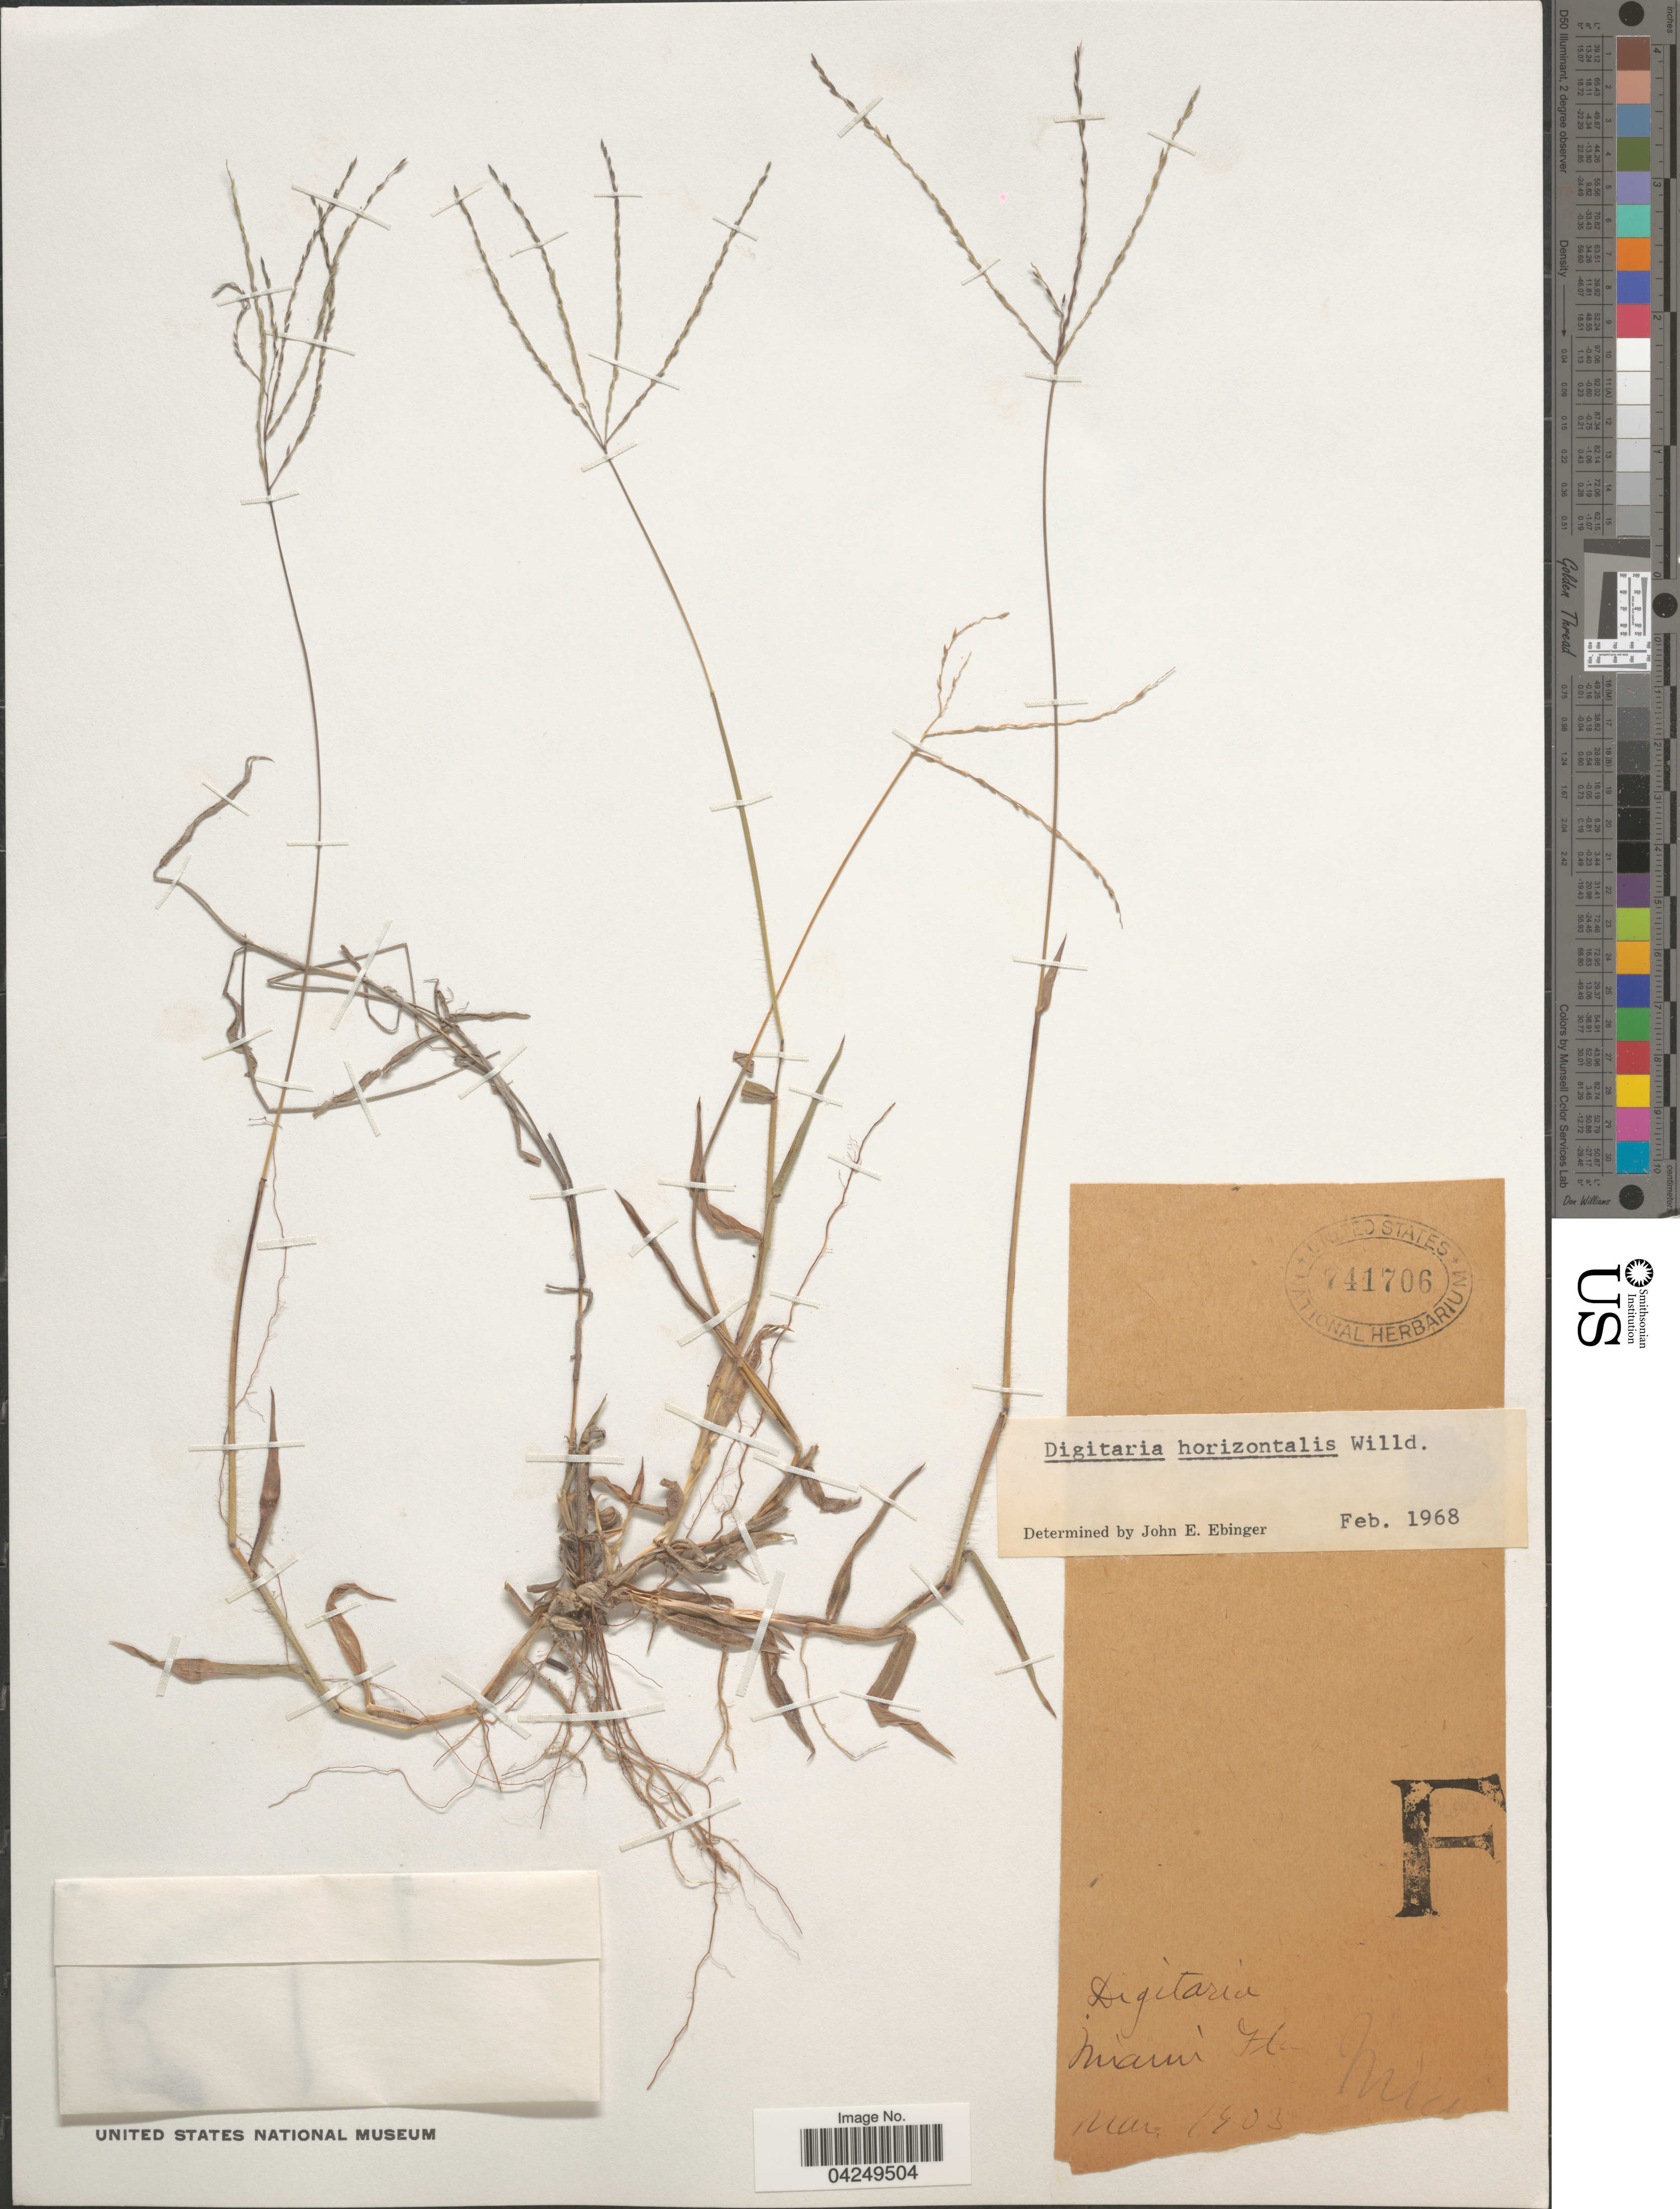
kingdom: Plantae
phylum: Tracheophyta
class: Liliopsida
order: Poales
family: Poaceae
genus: Digitaria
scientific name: Digitaria horizontalis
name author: Willd.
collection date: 1903-03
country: United States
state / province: Florida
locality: Miami.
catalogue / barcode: US 741706